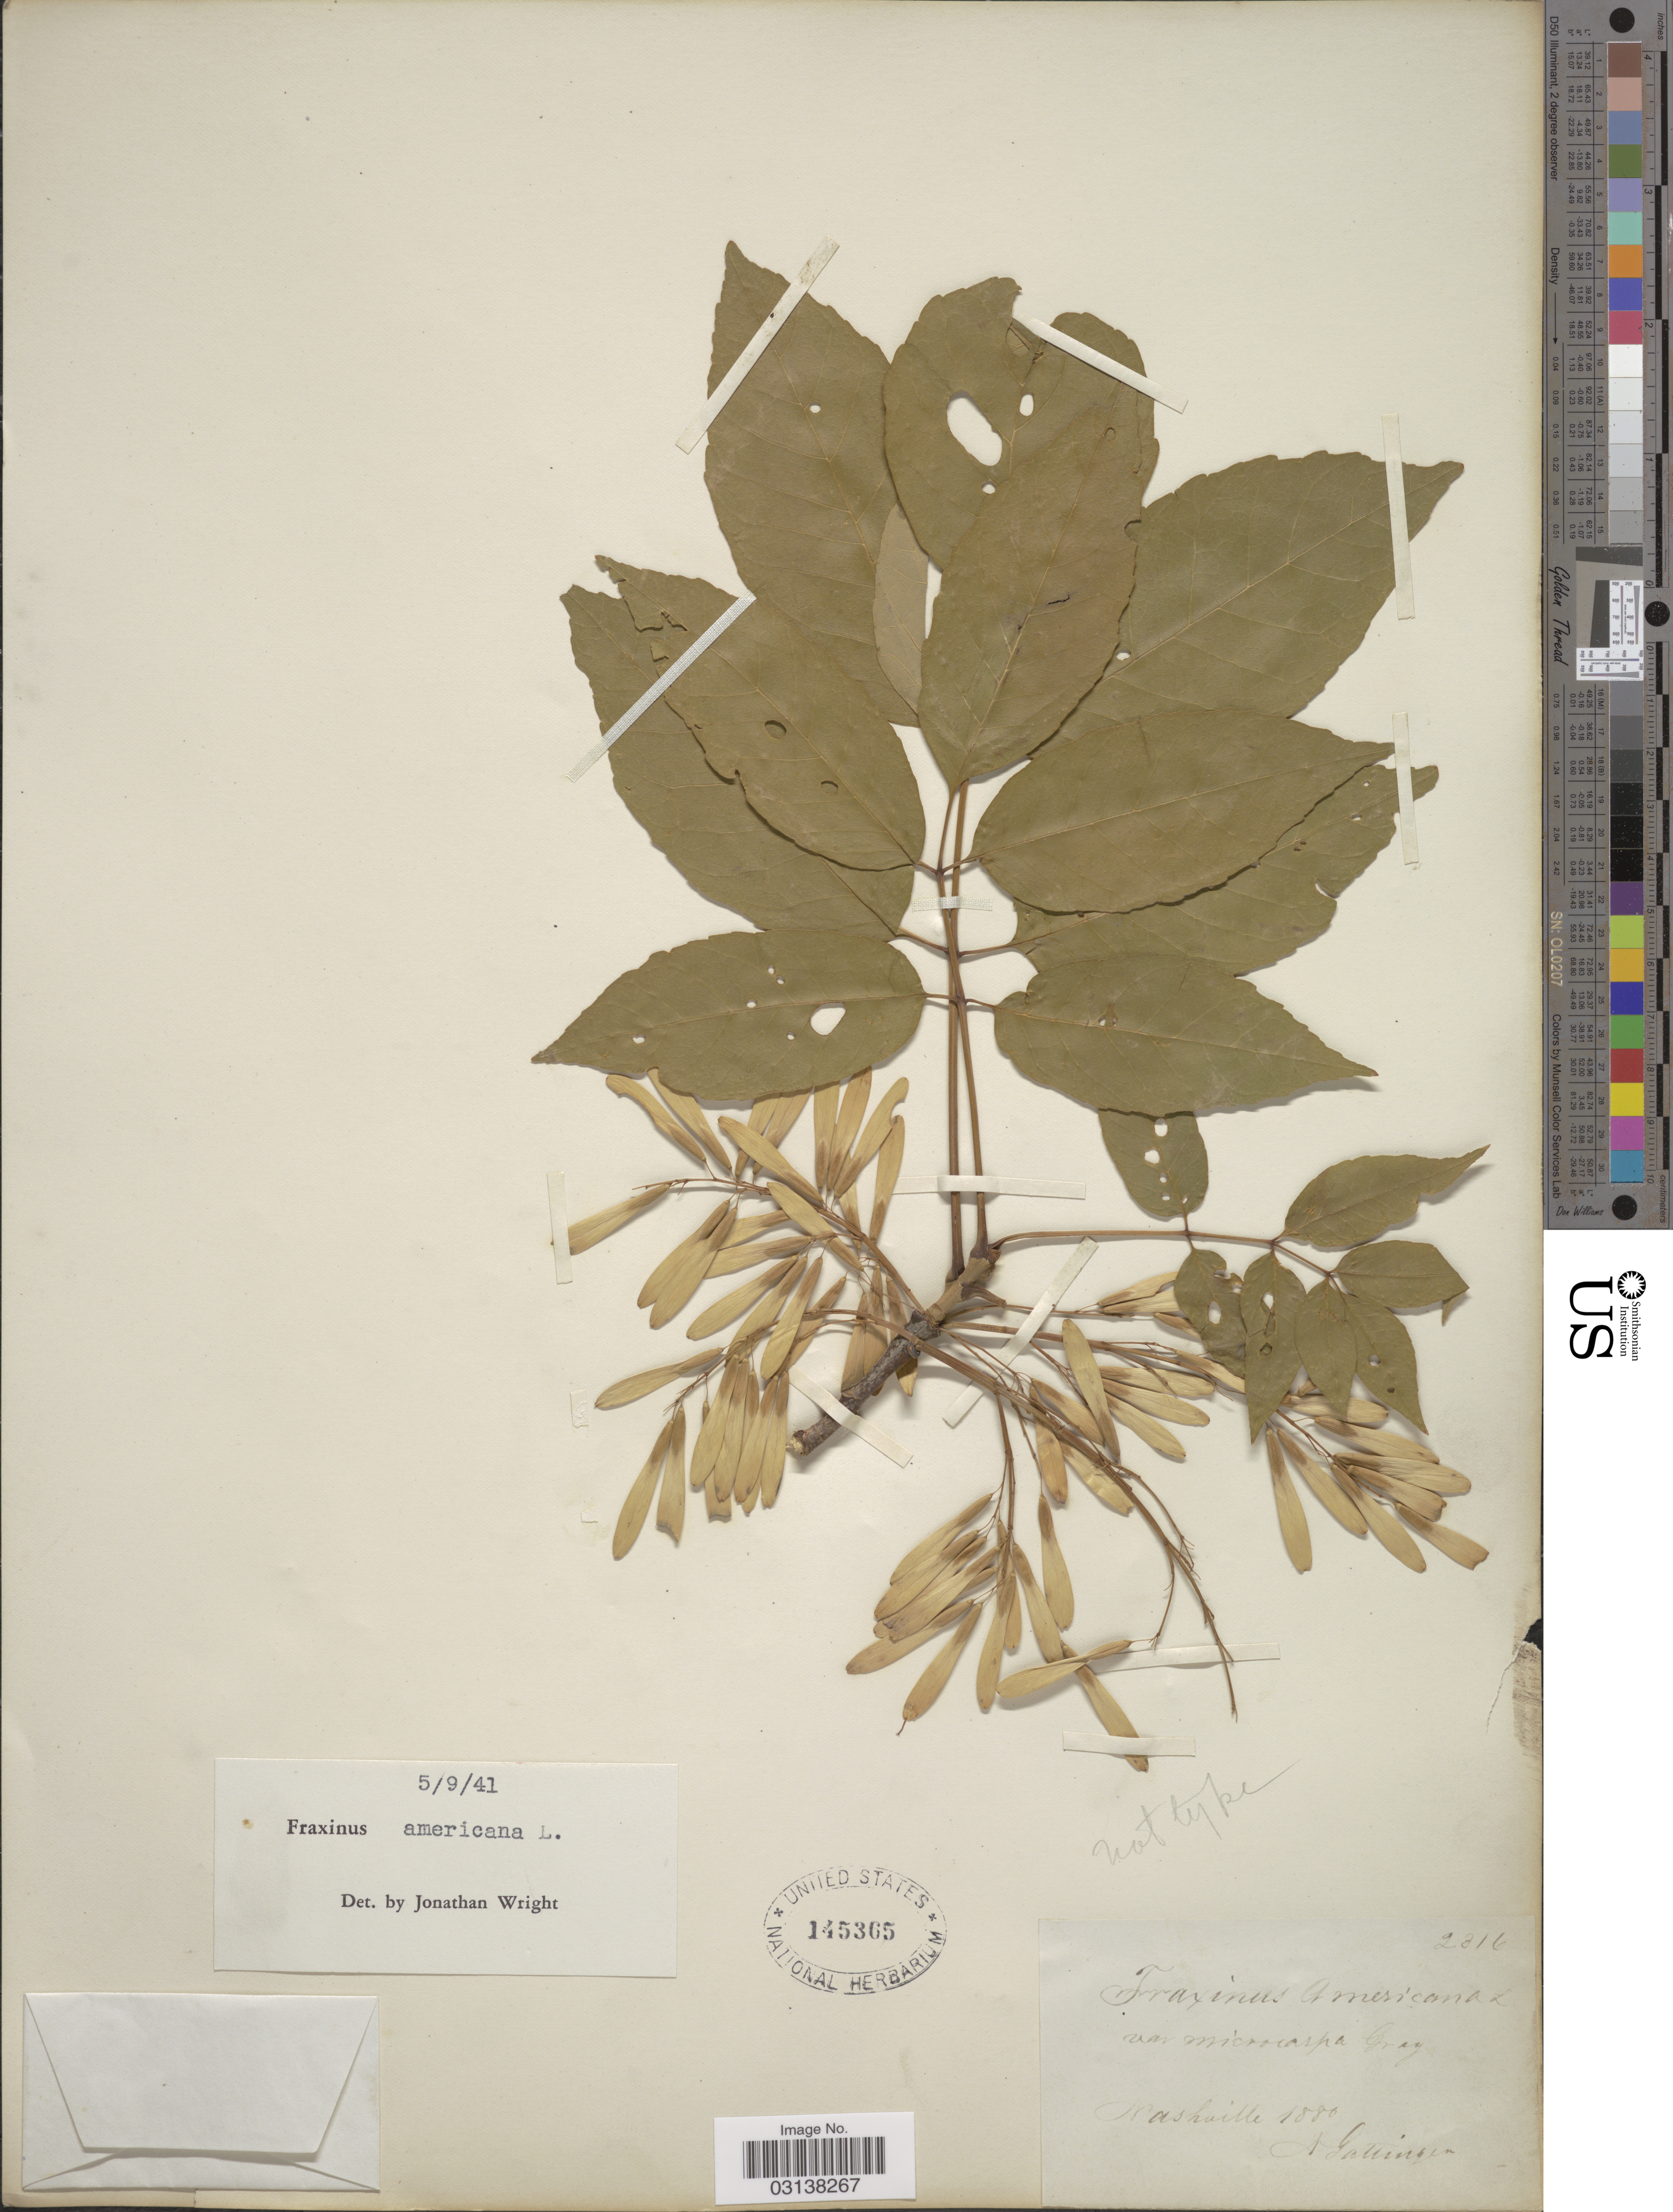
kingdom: Plantae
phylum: Tracheophyta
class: Magnoliopsida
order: Lamiales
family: Oleaceae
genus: Fraxinus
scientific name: Fraxinus americana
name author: L.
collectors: A. Gattinger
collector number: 2316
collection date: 1880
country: United States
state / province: Tennessee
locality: Nashville.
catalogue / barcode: US 145365